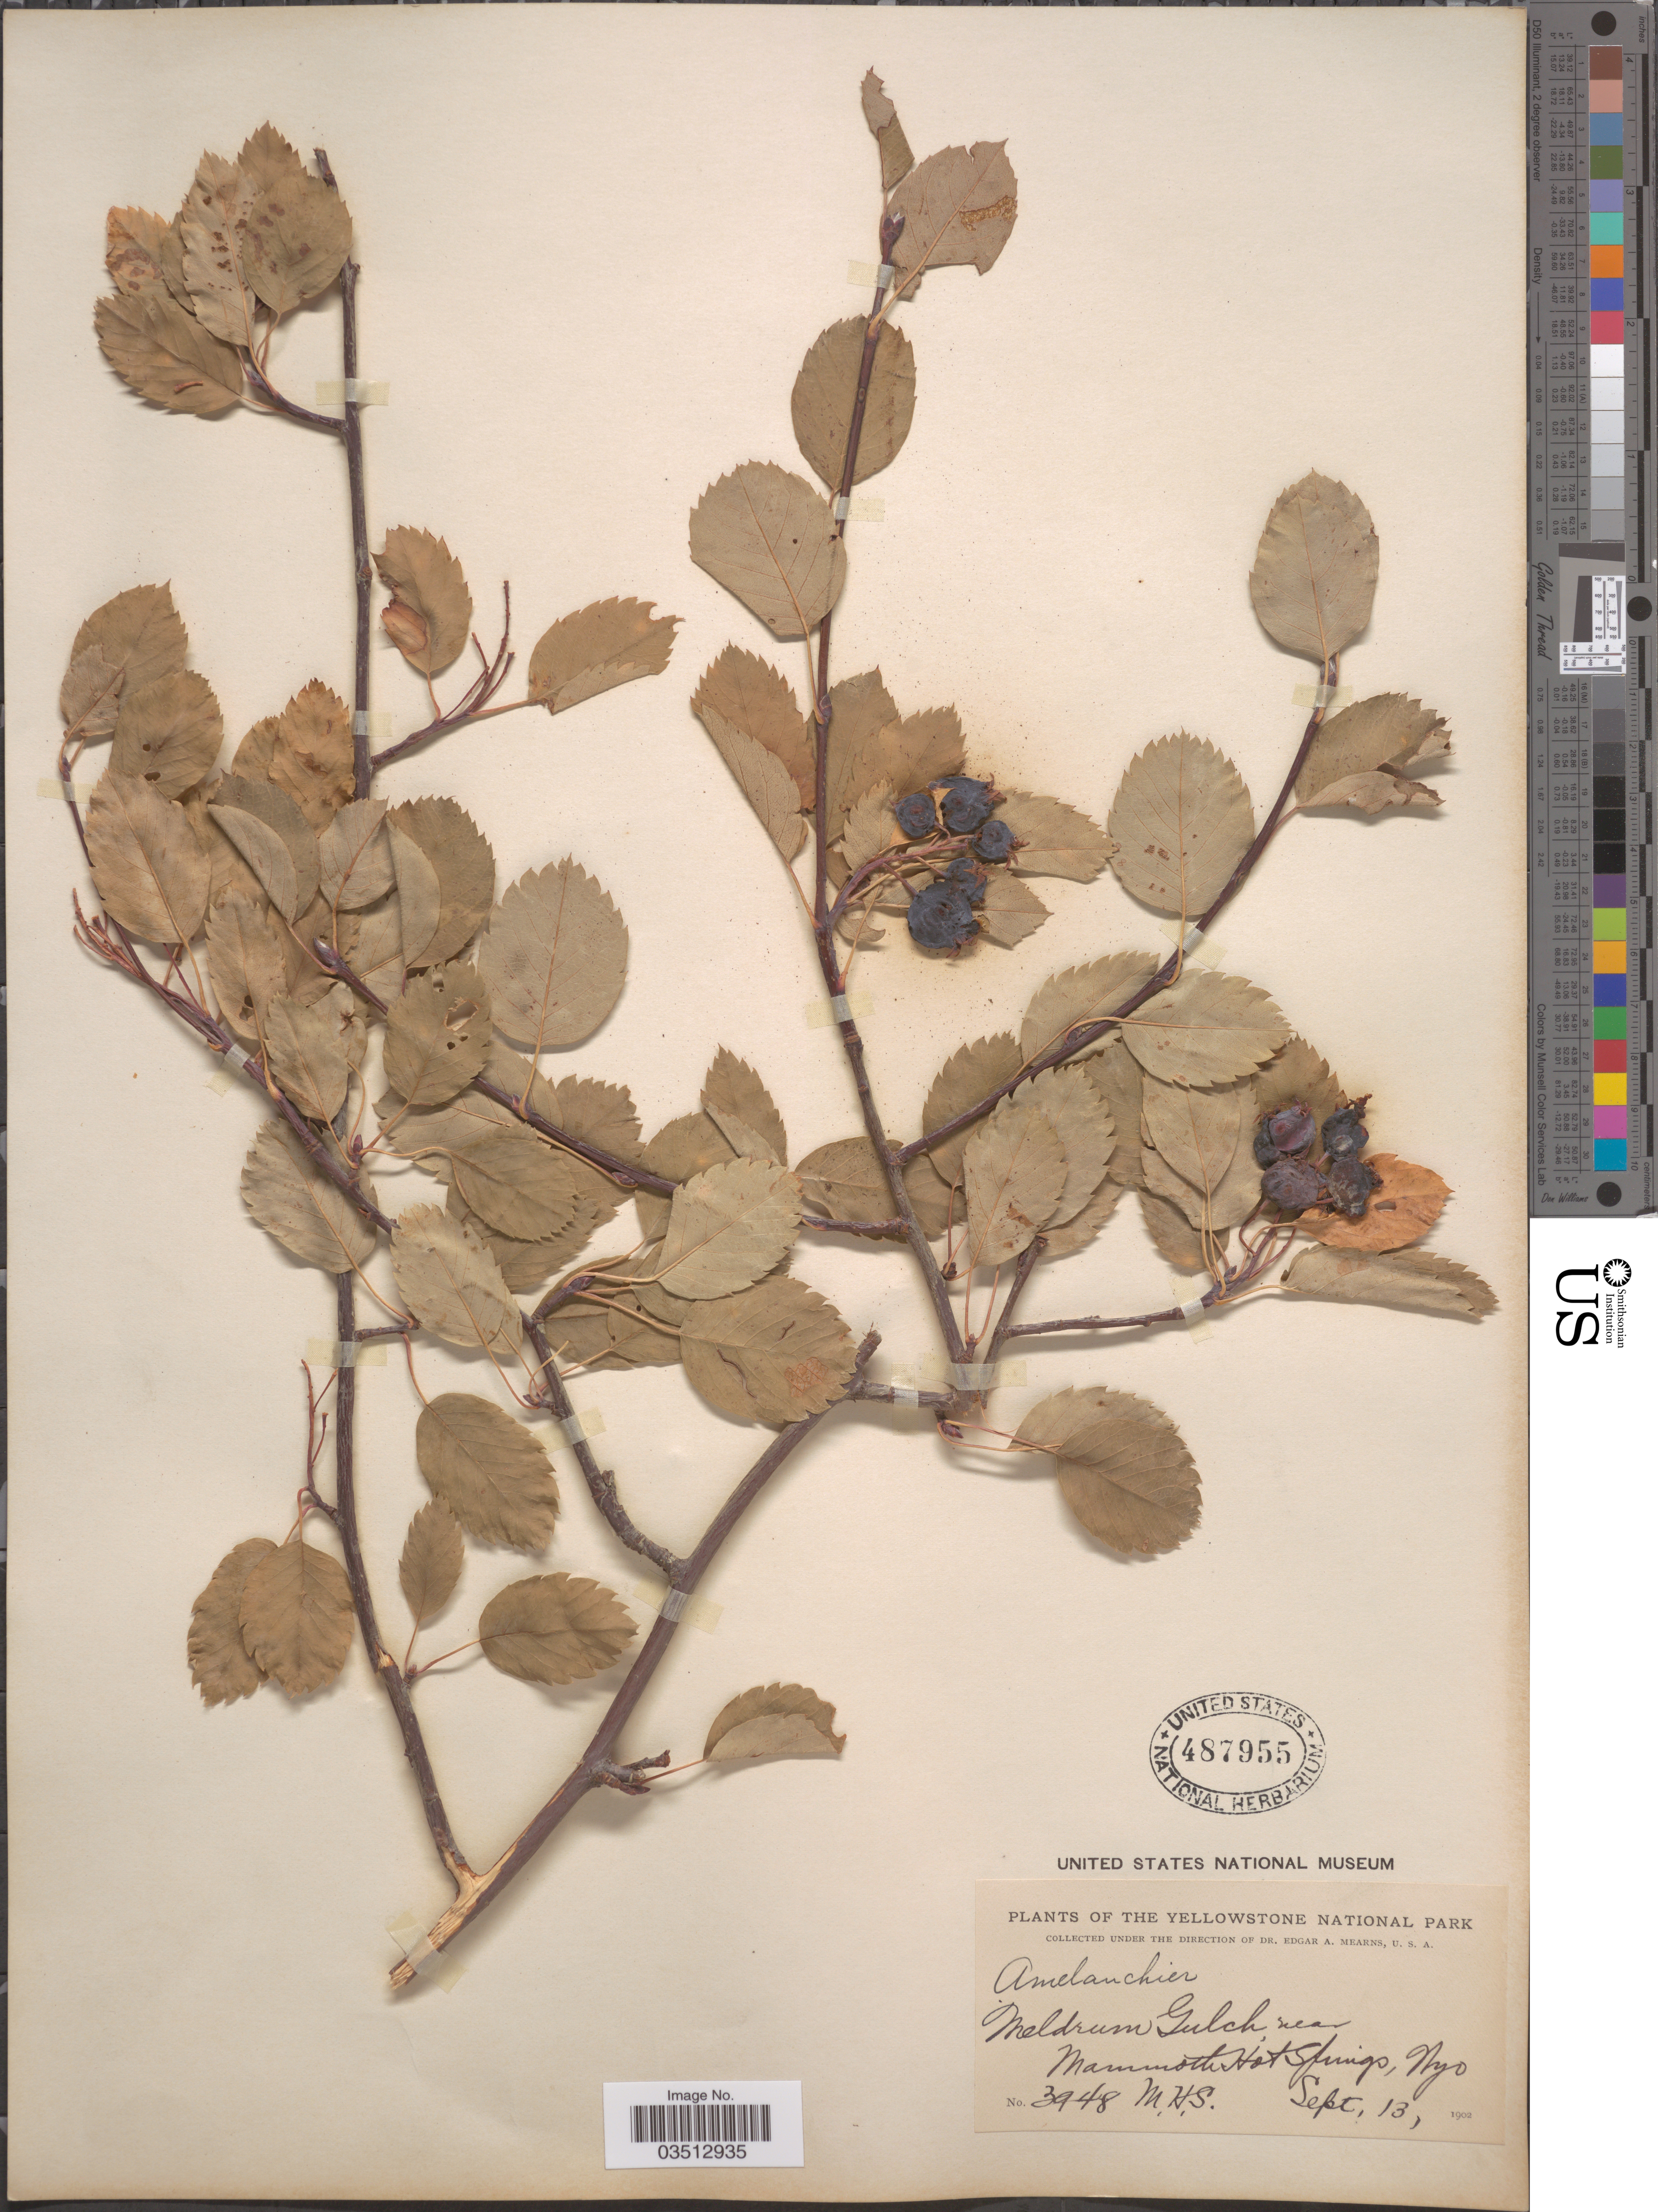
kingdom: Plantae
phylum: Tracheophyta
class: Magnoliopsida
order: Rosales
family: Rosaceae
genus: Amelanchier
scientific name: Amelanchier sp.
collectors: M. H. S.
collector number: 3948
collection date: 1902-09-13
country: United States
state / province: Wyoming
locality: The Yellowstone National Park. Meldrum Gulch near Mammoth Hot Springs.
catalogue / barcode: US 487955